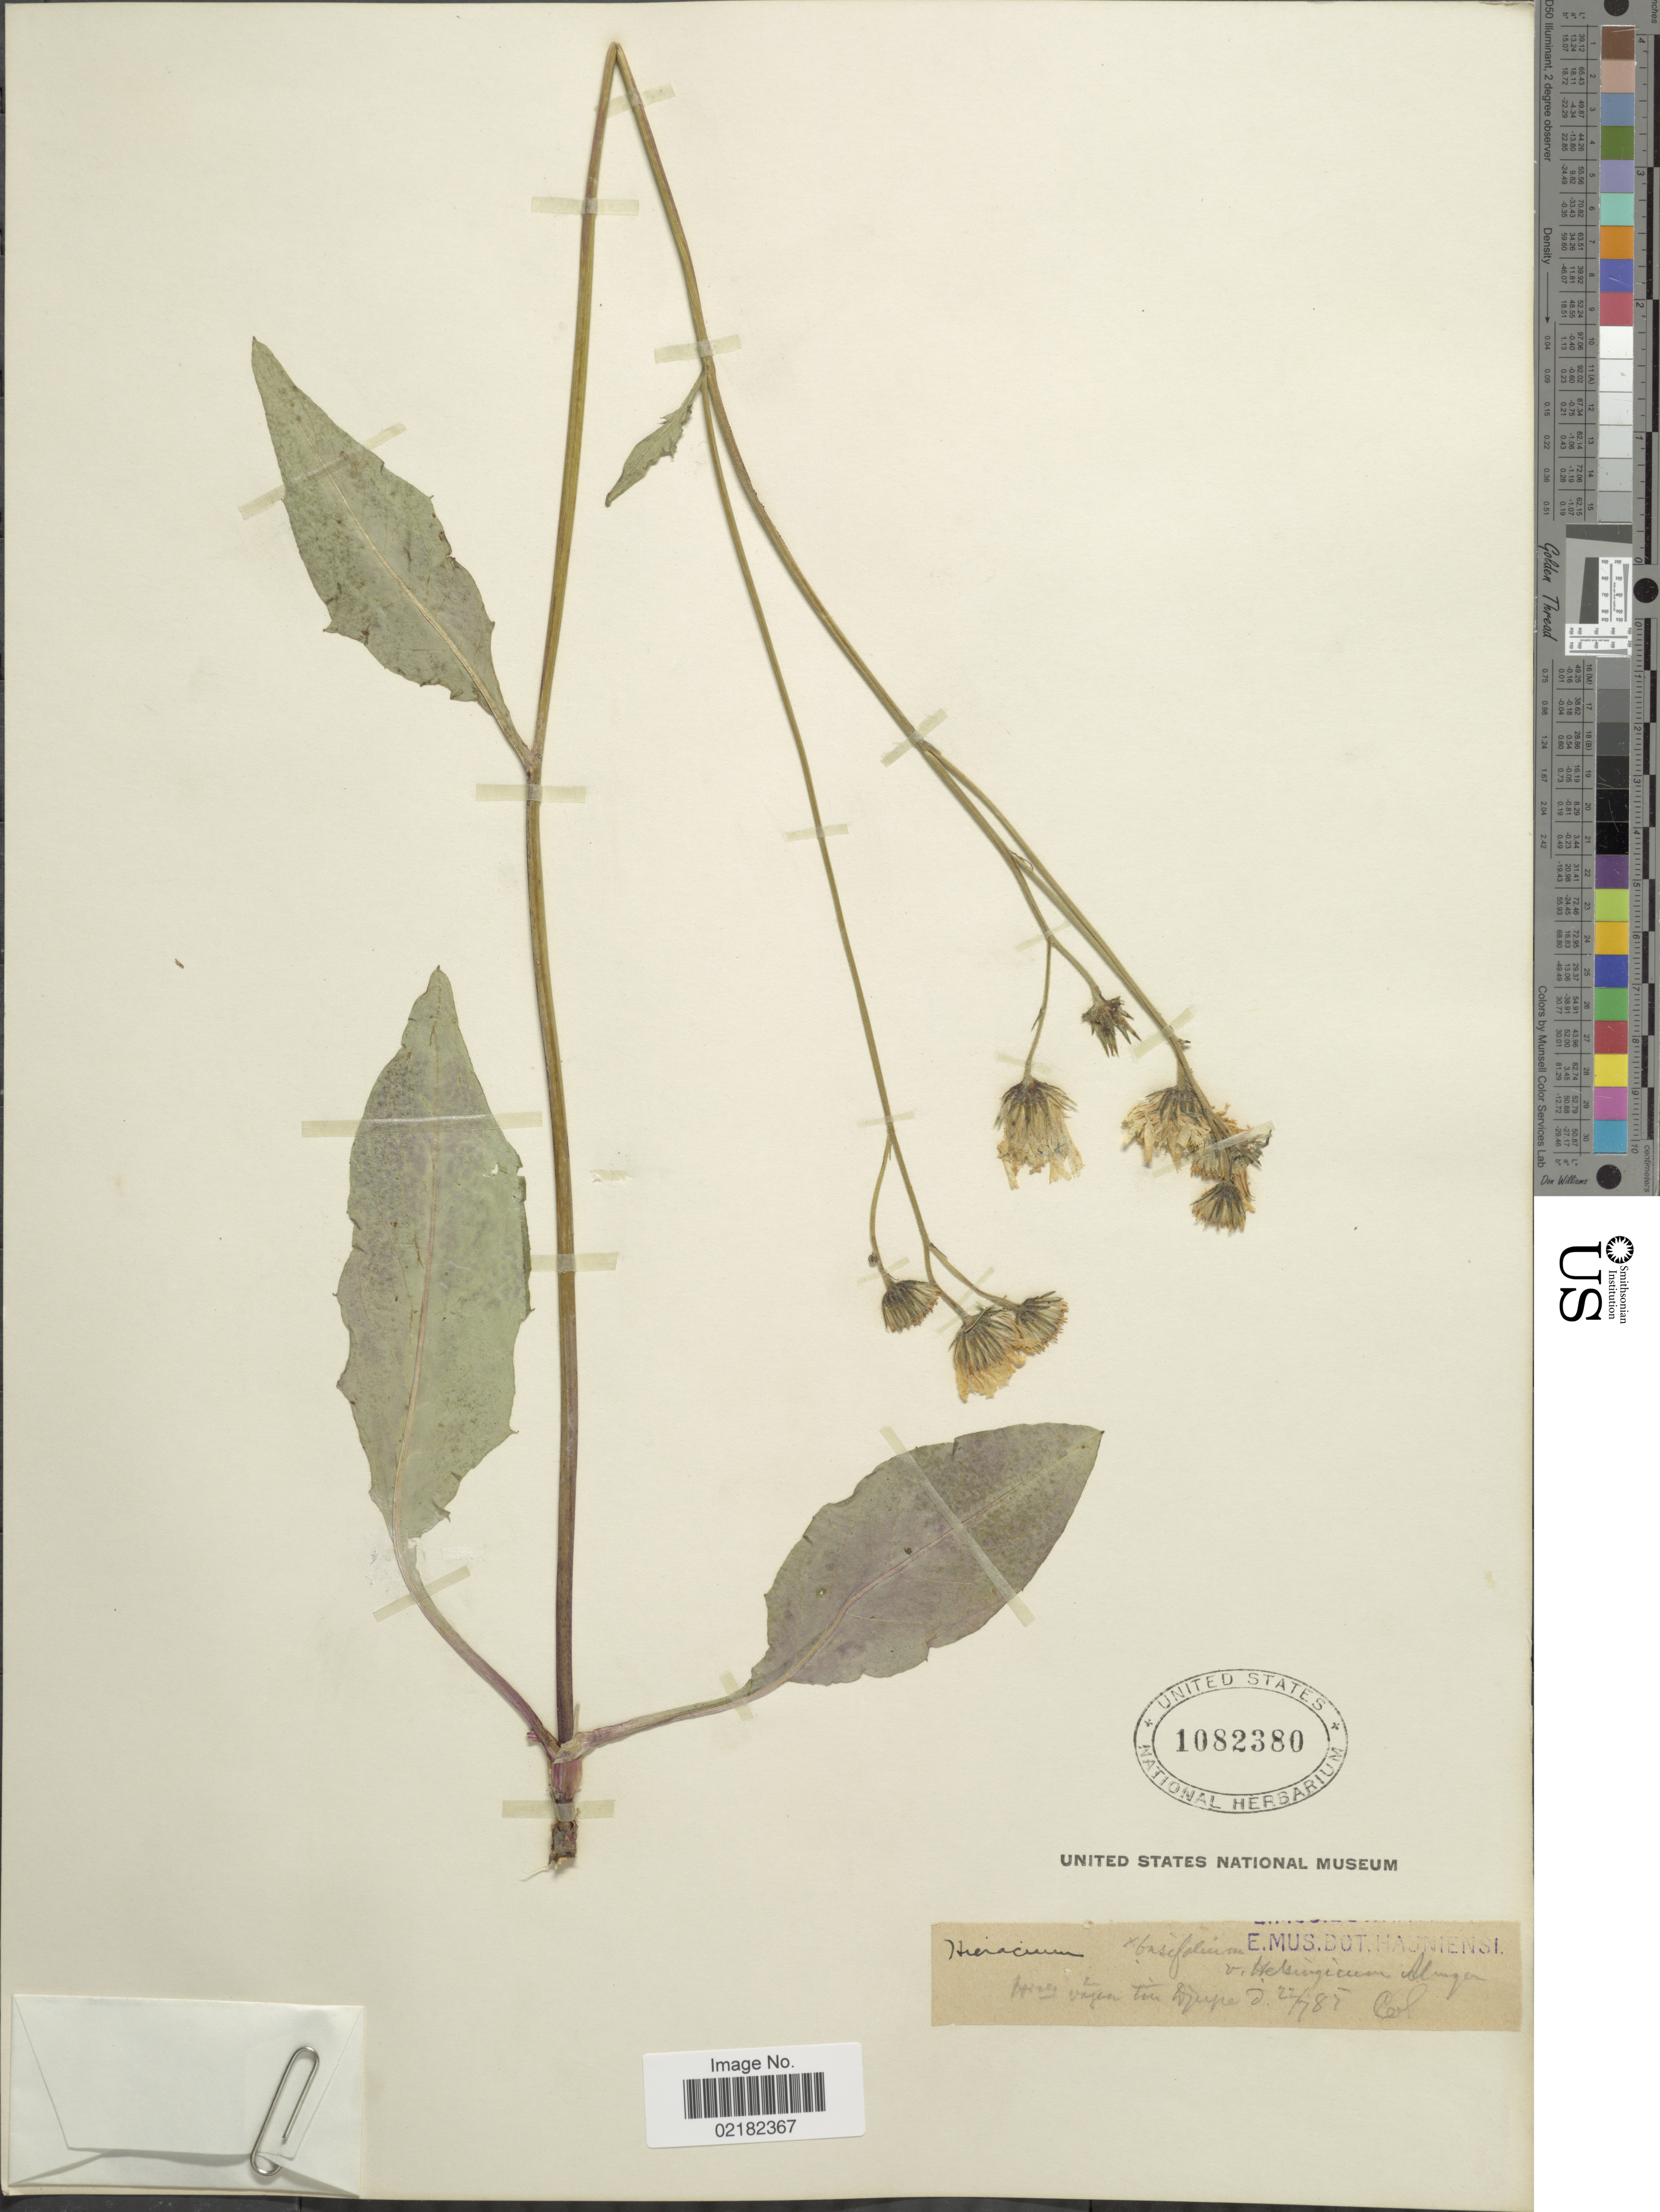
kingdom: Plantae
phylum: Tracheophyta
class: Magnoliopsida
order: Asterales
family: Asteraceae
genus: Hieracium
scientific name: Hieracium caesium subsp. basifolium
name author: (Fr.) Fr. ex Almq.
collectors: ex Mus. Bot. Hauniense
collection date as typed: Transcribed d/m/y: 22/7/85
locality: Hrales vagea Tin Djupe. [interpreted]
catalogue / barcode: US 1082380